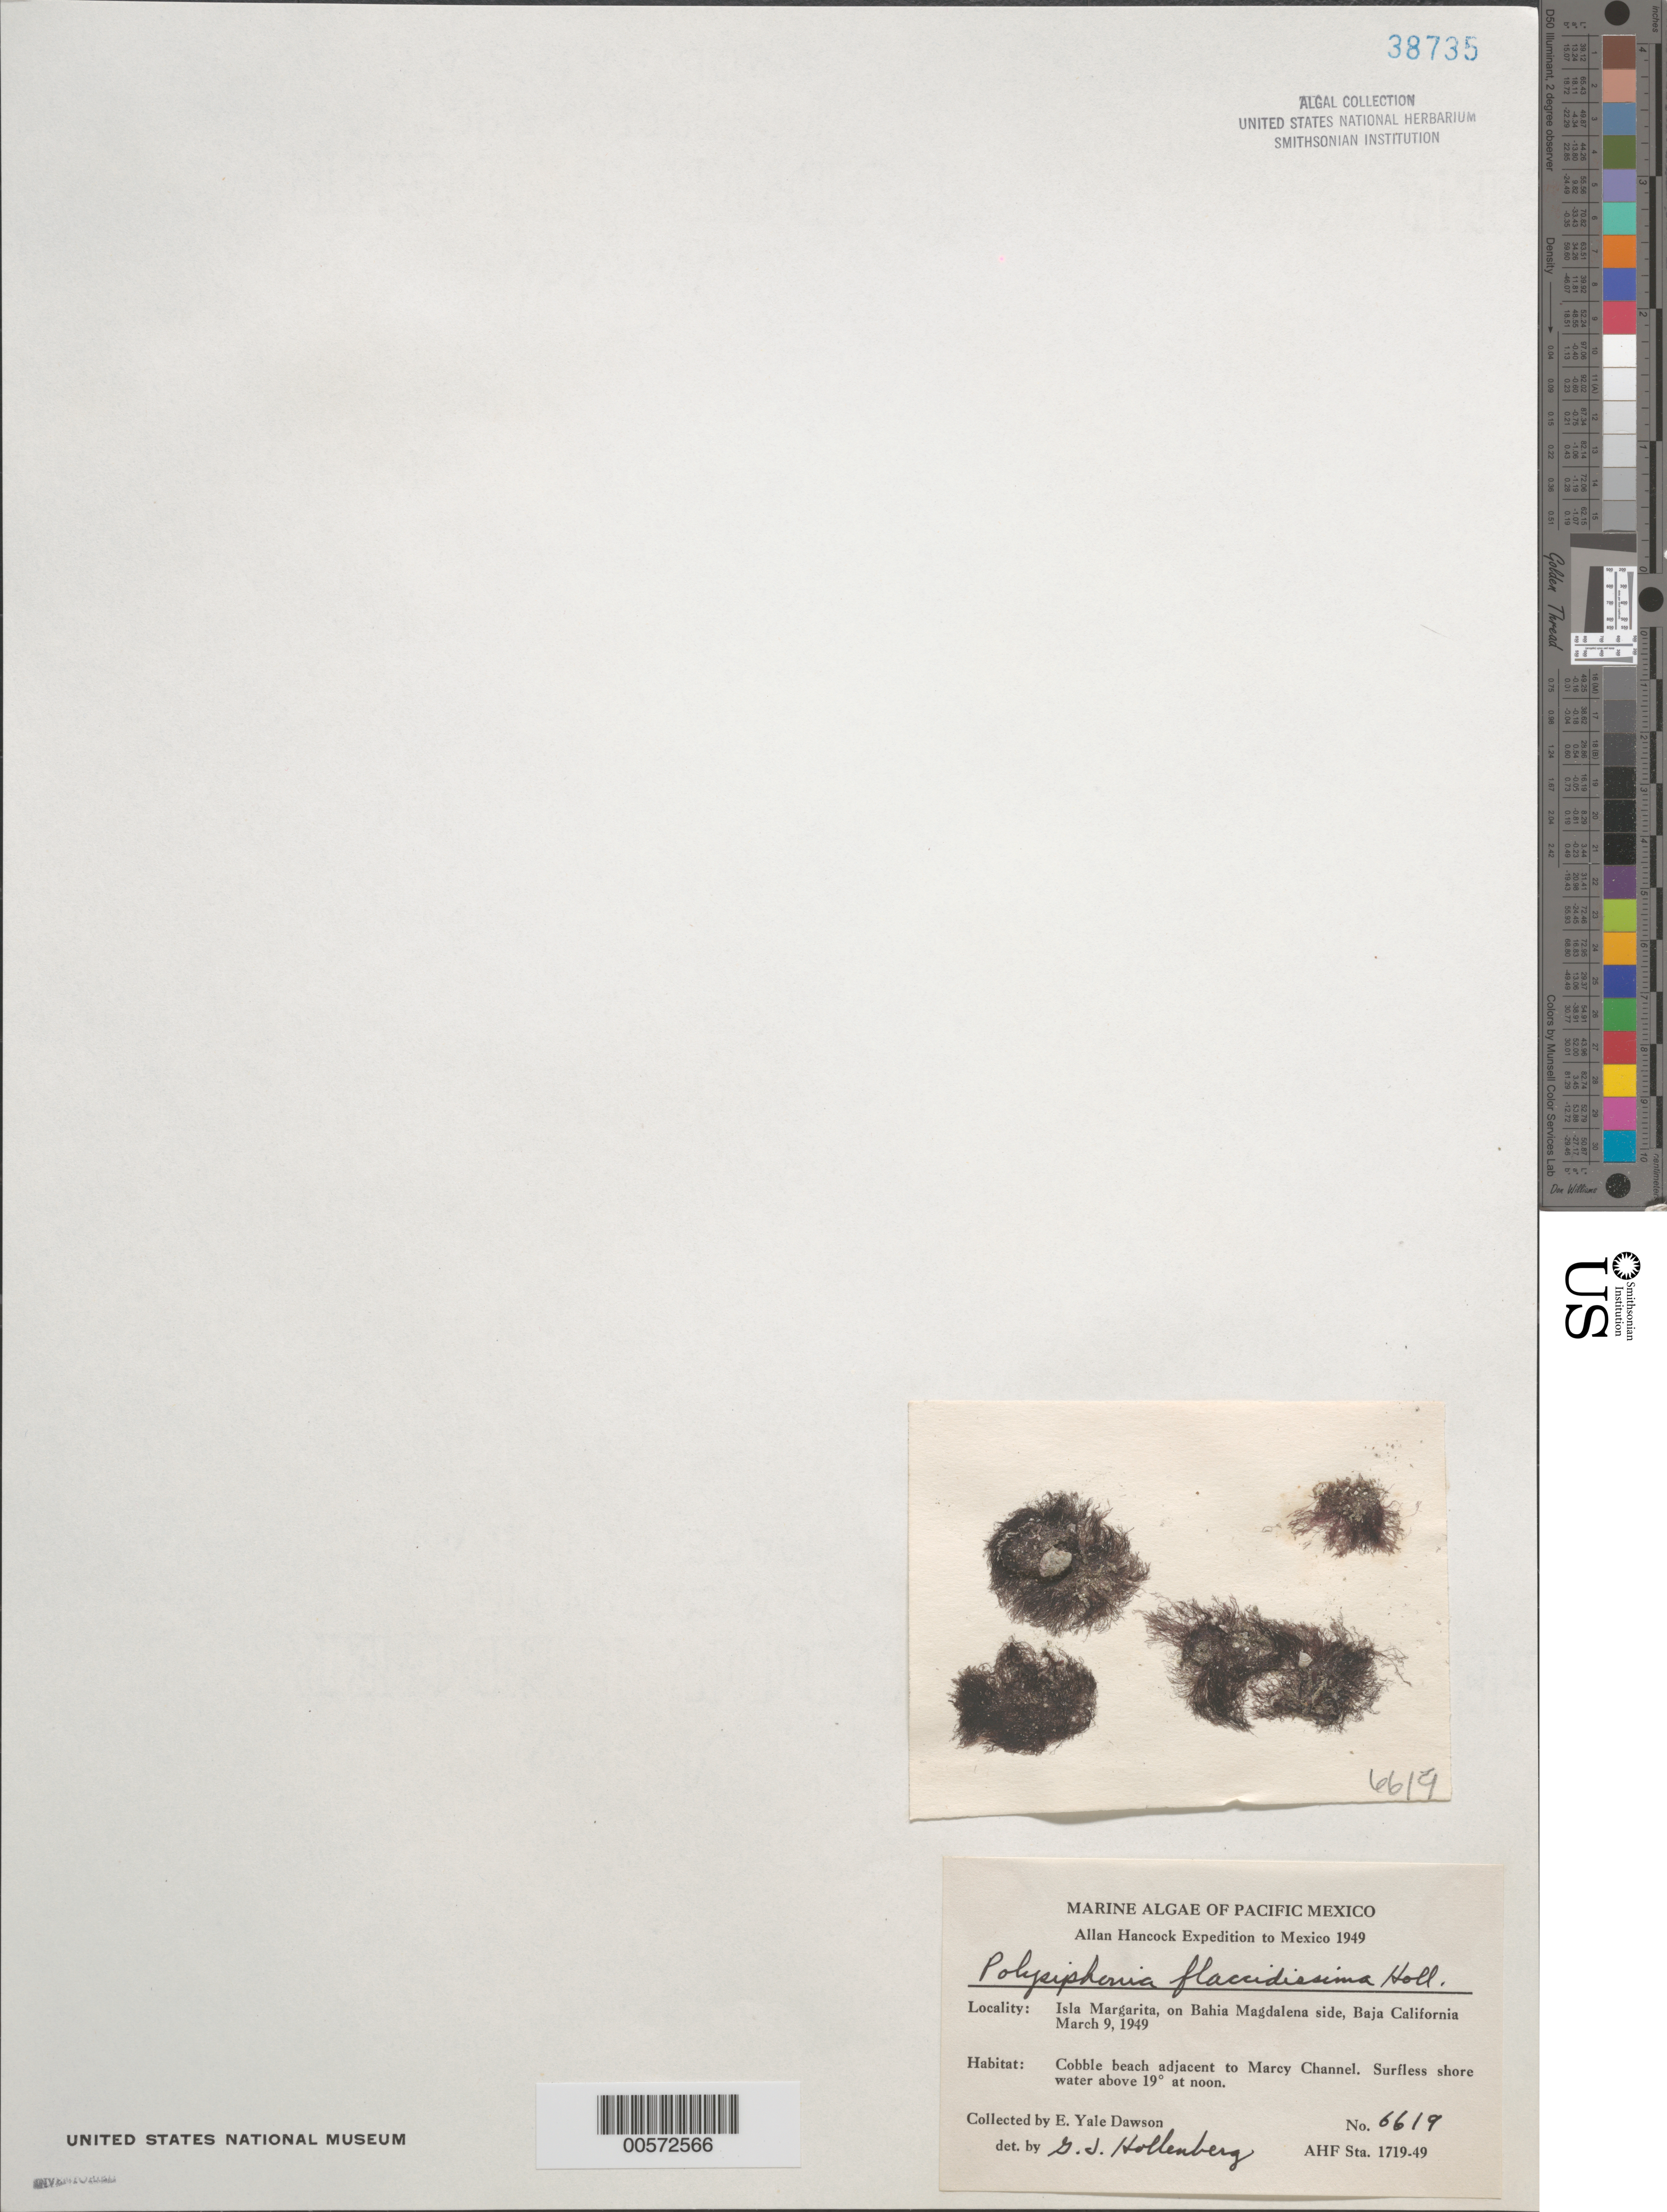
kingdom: Plantae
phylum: Rhodophyta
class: Florideophyceae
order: Ceramiales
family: Rhodomelaceae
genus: Neosiphonia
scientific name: Neosiphonia sertularioides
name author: (Gratel.) K.W. Nam & Kang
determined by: Algae name updating Project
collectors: E. Y. Dawson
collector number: EYD 6619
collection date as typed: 09 Mar 1949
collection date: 1949-03-09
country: Mexico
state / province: Baja California Sur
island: Isla Margarita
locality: By Marcy Channel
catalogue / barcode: US 38735